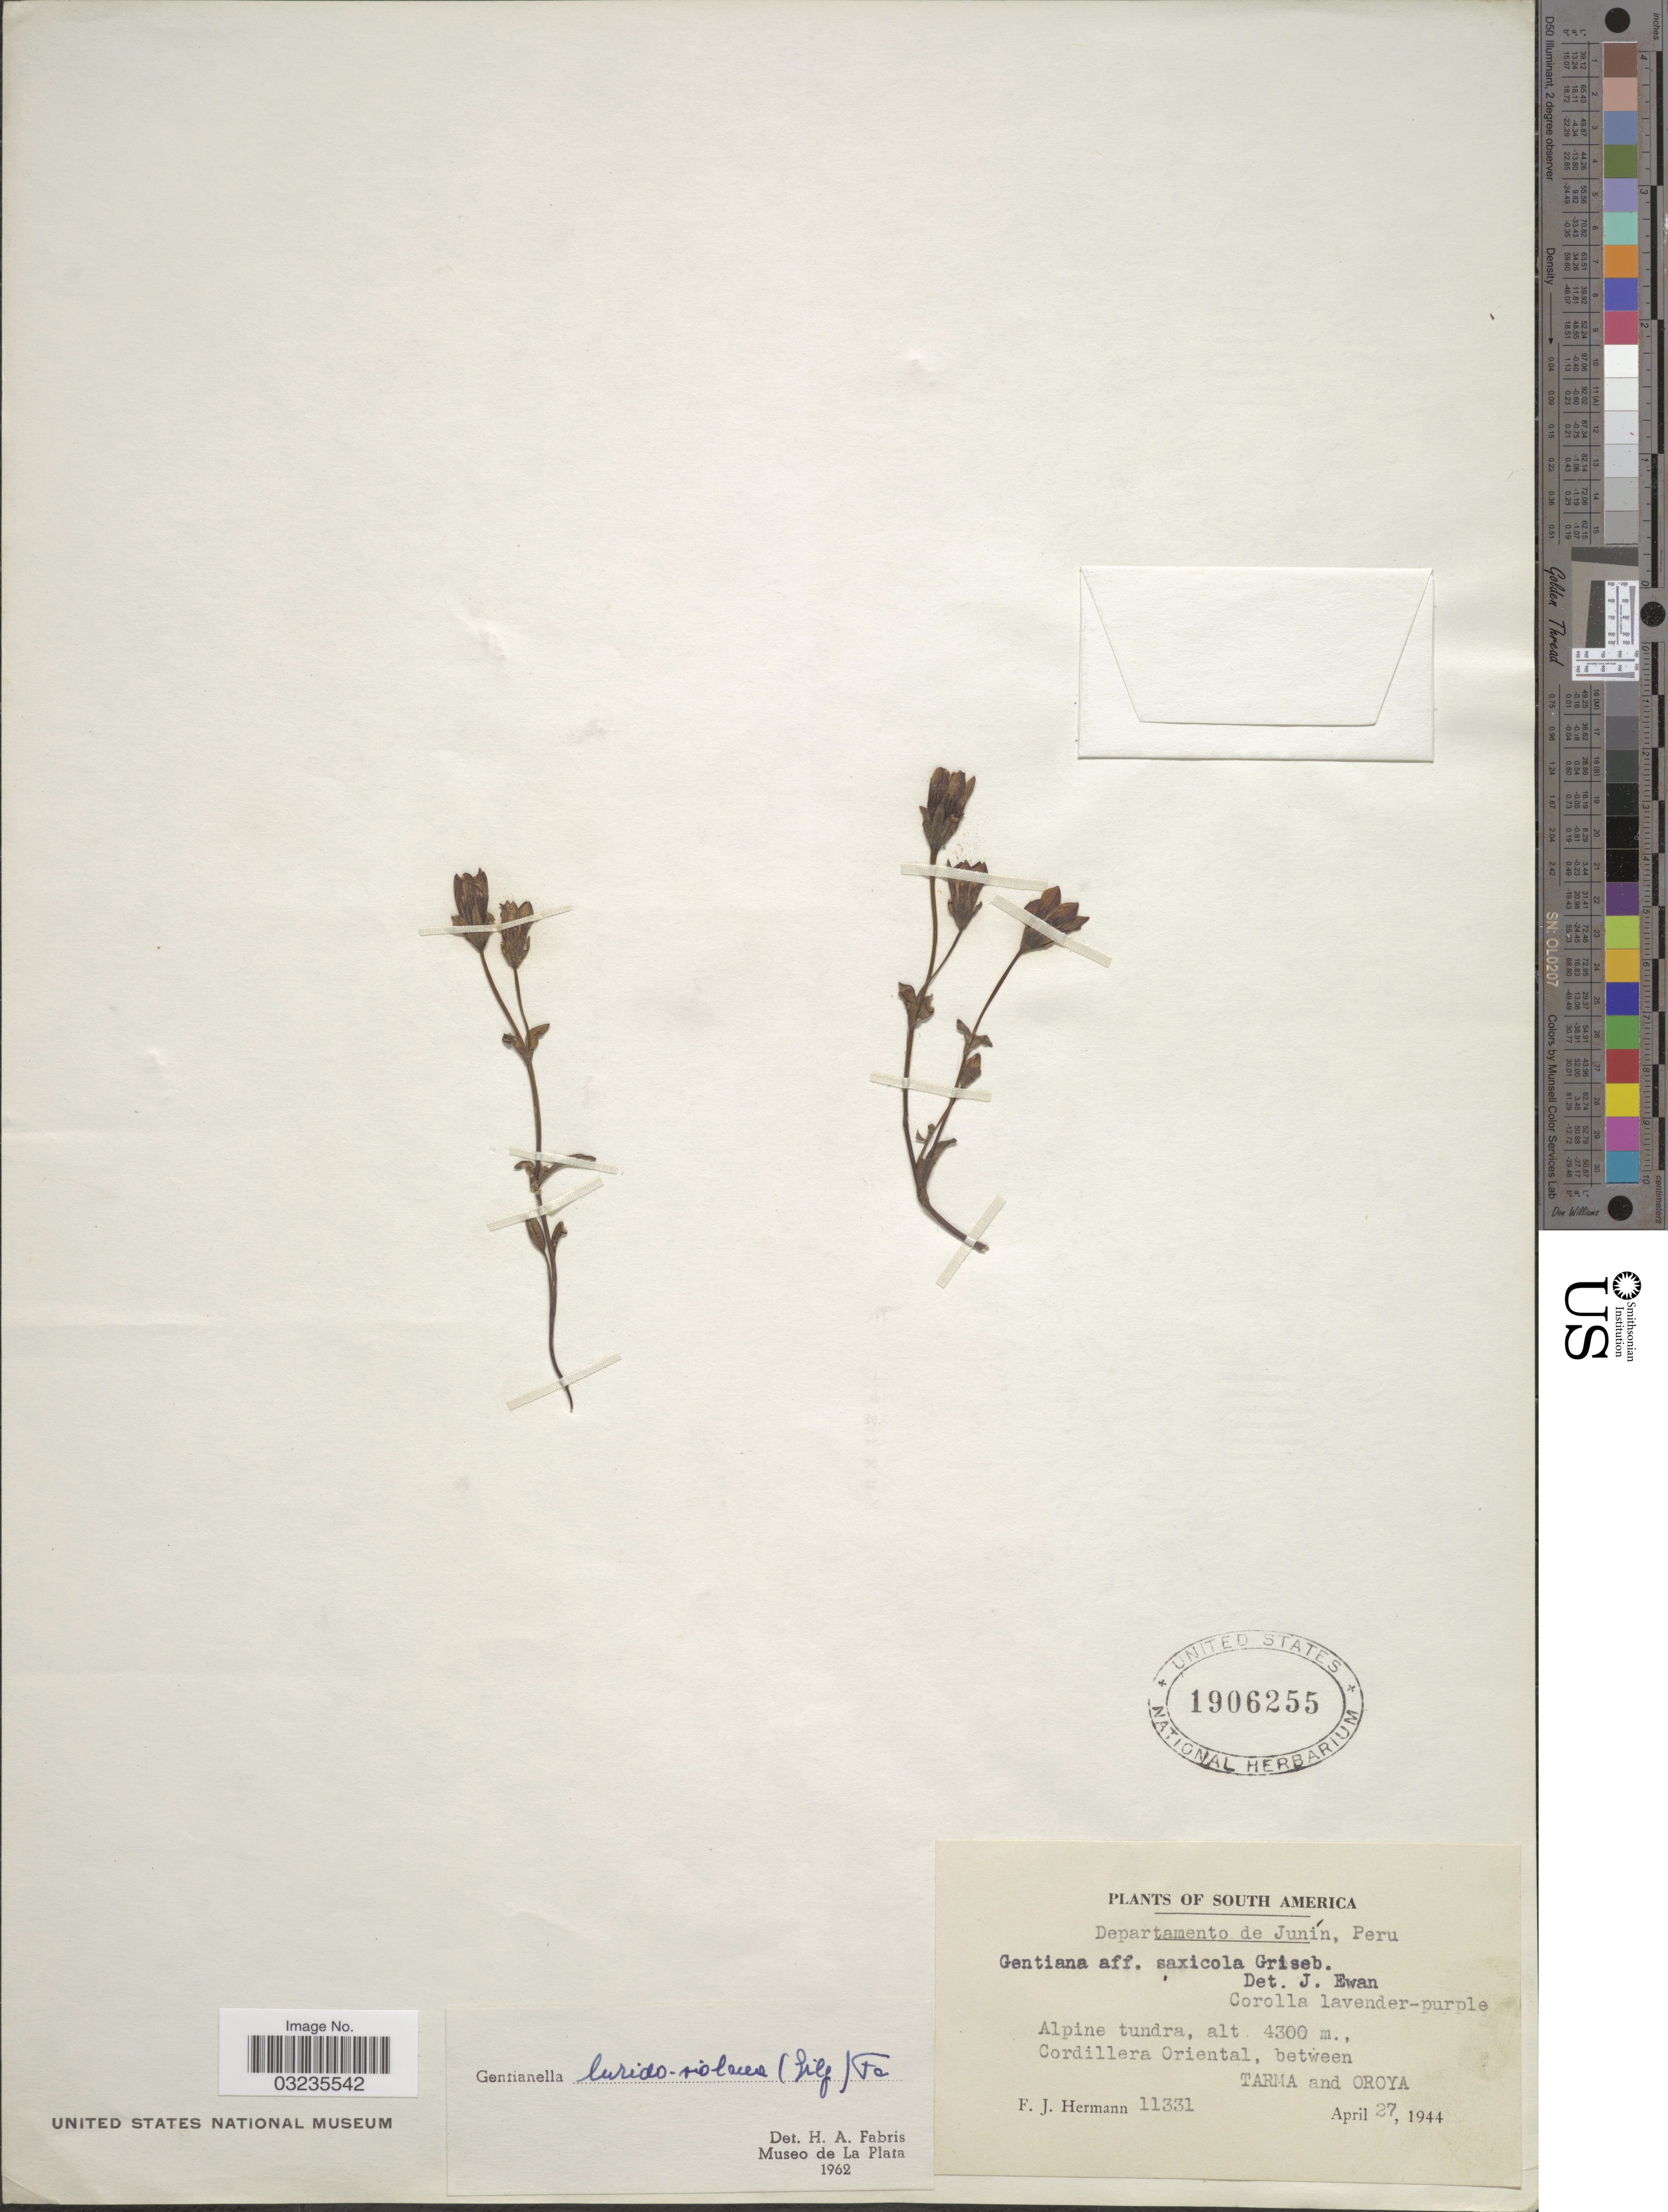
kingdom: Plantae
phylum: Tracheophyta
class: Magnoliopsida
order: Gentianales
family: Gentianaceae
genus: Gentiana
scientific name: Gentiana luridoviolacea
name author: Gilg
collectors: F. J. Hermann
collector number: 11331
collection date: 1944-04-27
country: Peru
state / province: Junín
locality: Departamento de Junín. Cordillera Oriental, between Tarma and Oroya.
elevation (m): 4300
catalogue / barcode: US 1906255